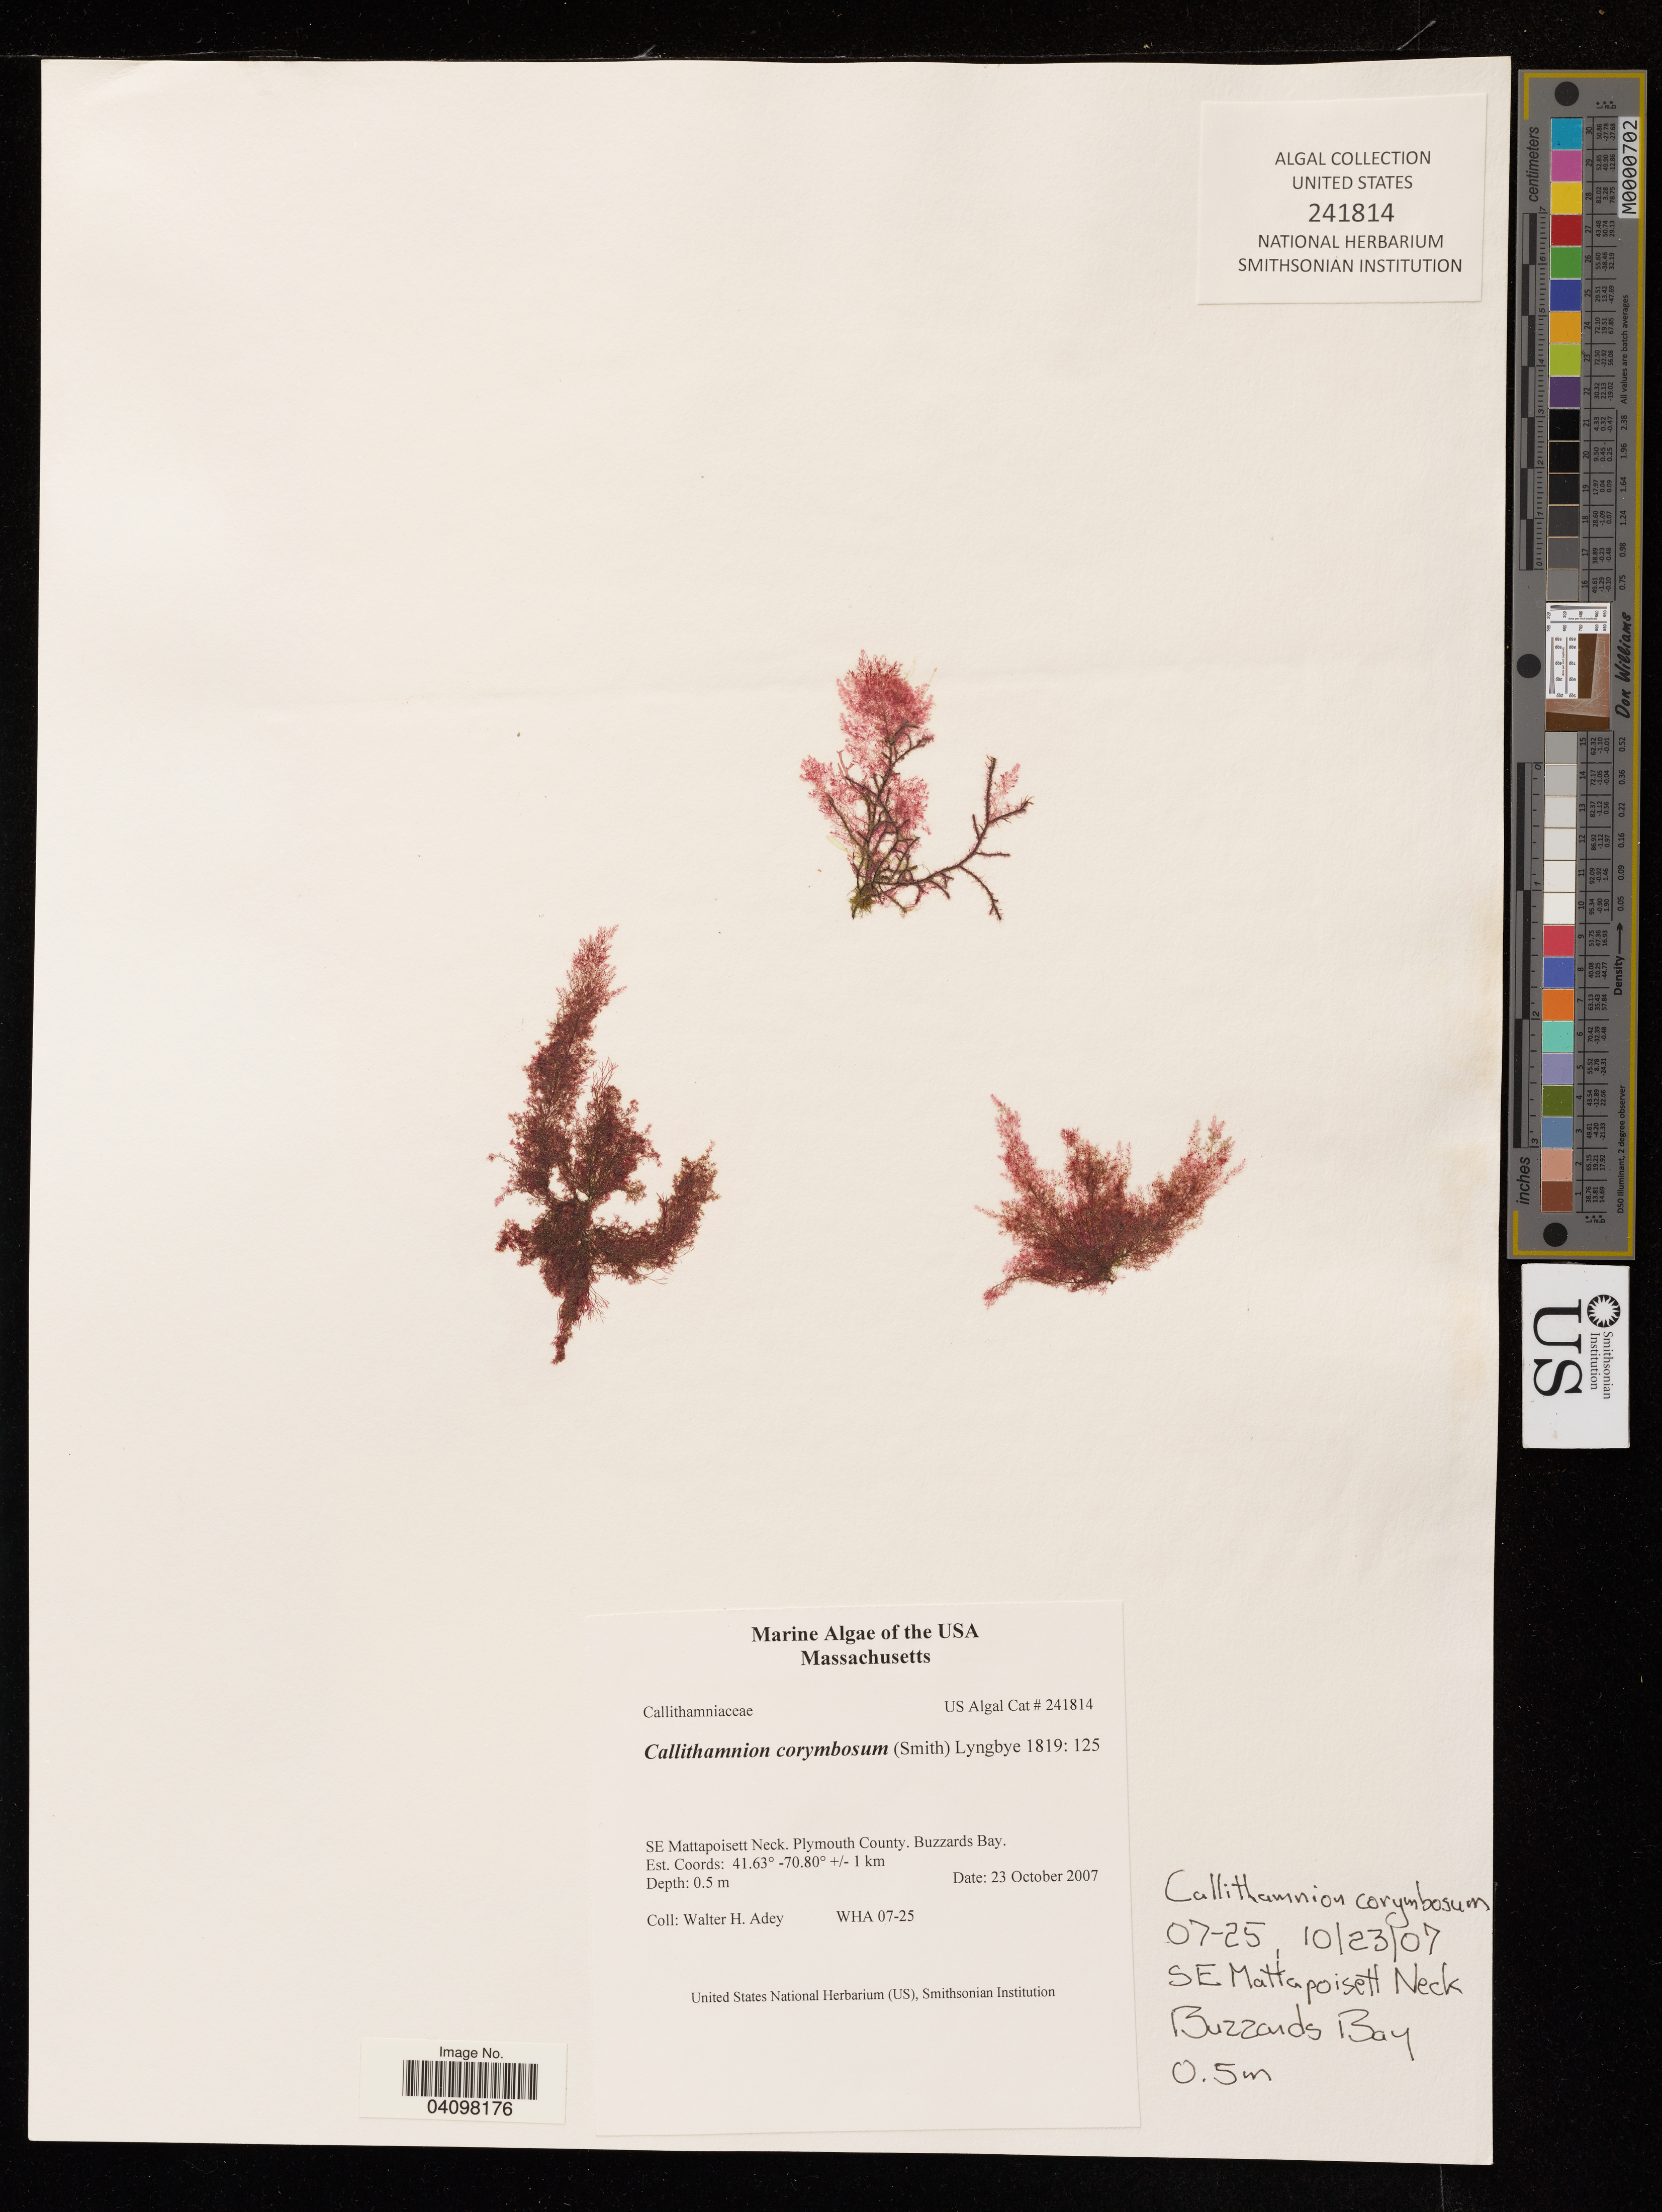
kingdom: Plantae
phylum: Rhodophyta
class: Florideophyceae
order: Ceramiales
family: Callithamniaceae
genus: Callithamnion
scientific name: Callithamnion corymbosum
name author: (Sm.) Lyngb.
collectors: W. H. Adey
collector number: WHA 07-25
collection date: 2007-10-23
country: United States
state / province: Massachusetts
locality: SE Mattapoisett Neck. Plymouth County. Buzzards Bay. +/- 1 km.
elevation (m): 0.5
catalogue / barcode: US 241814